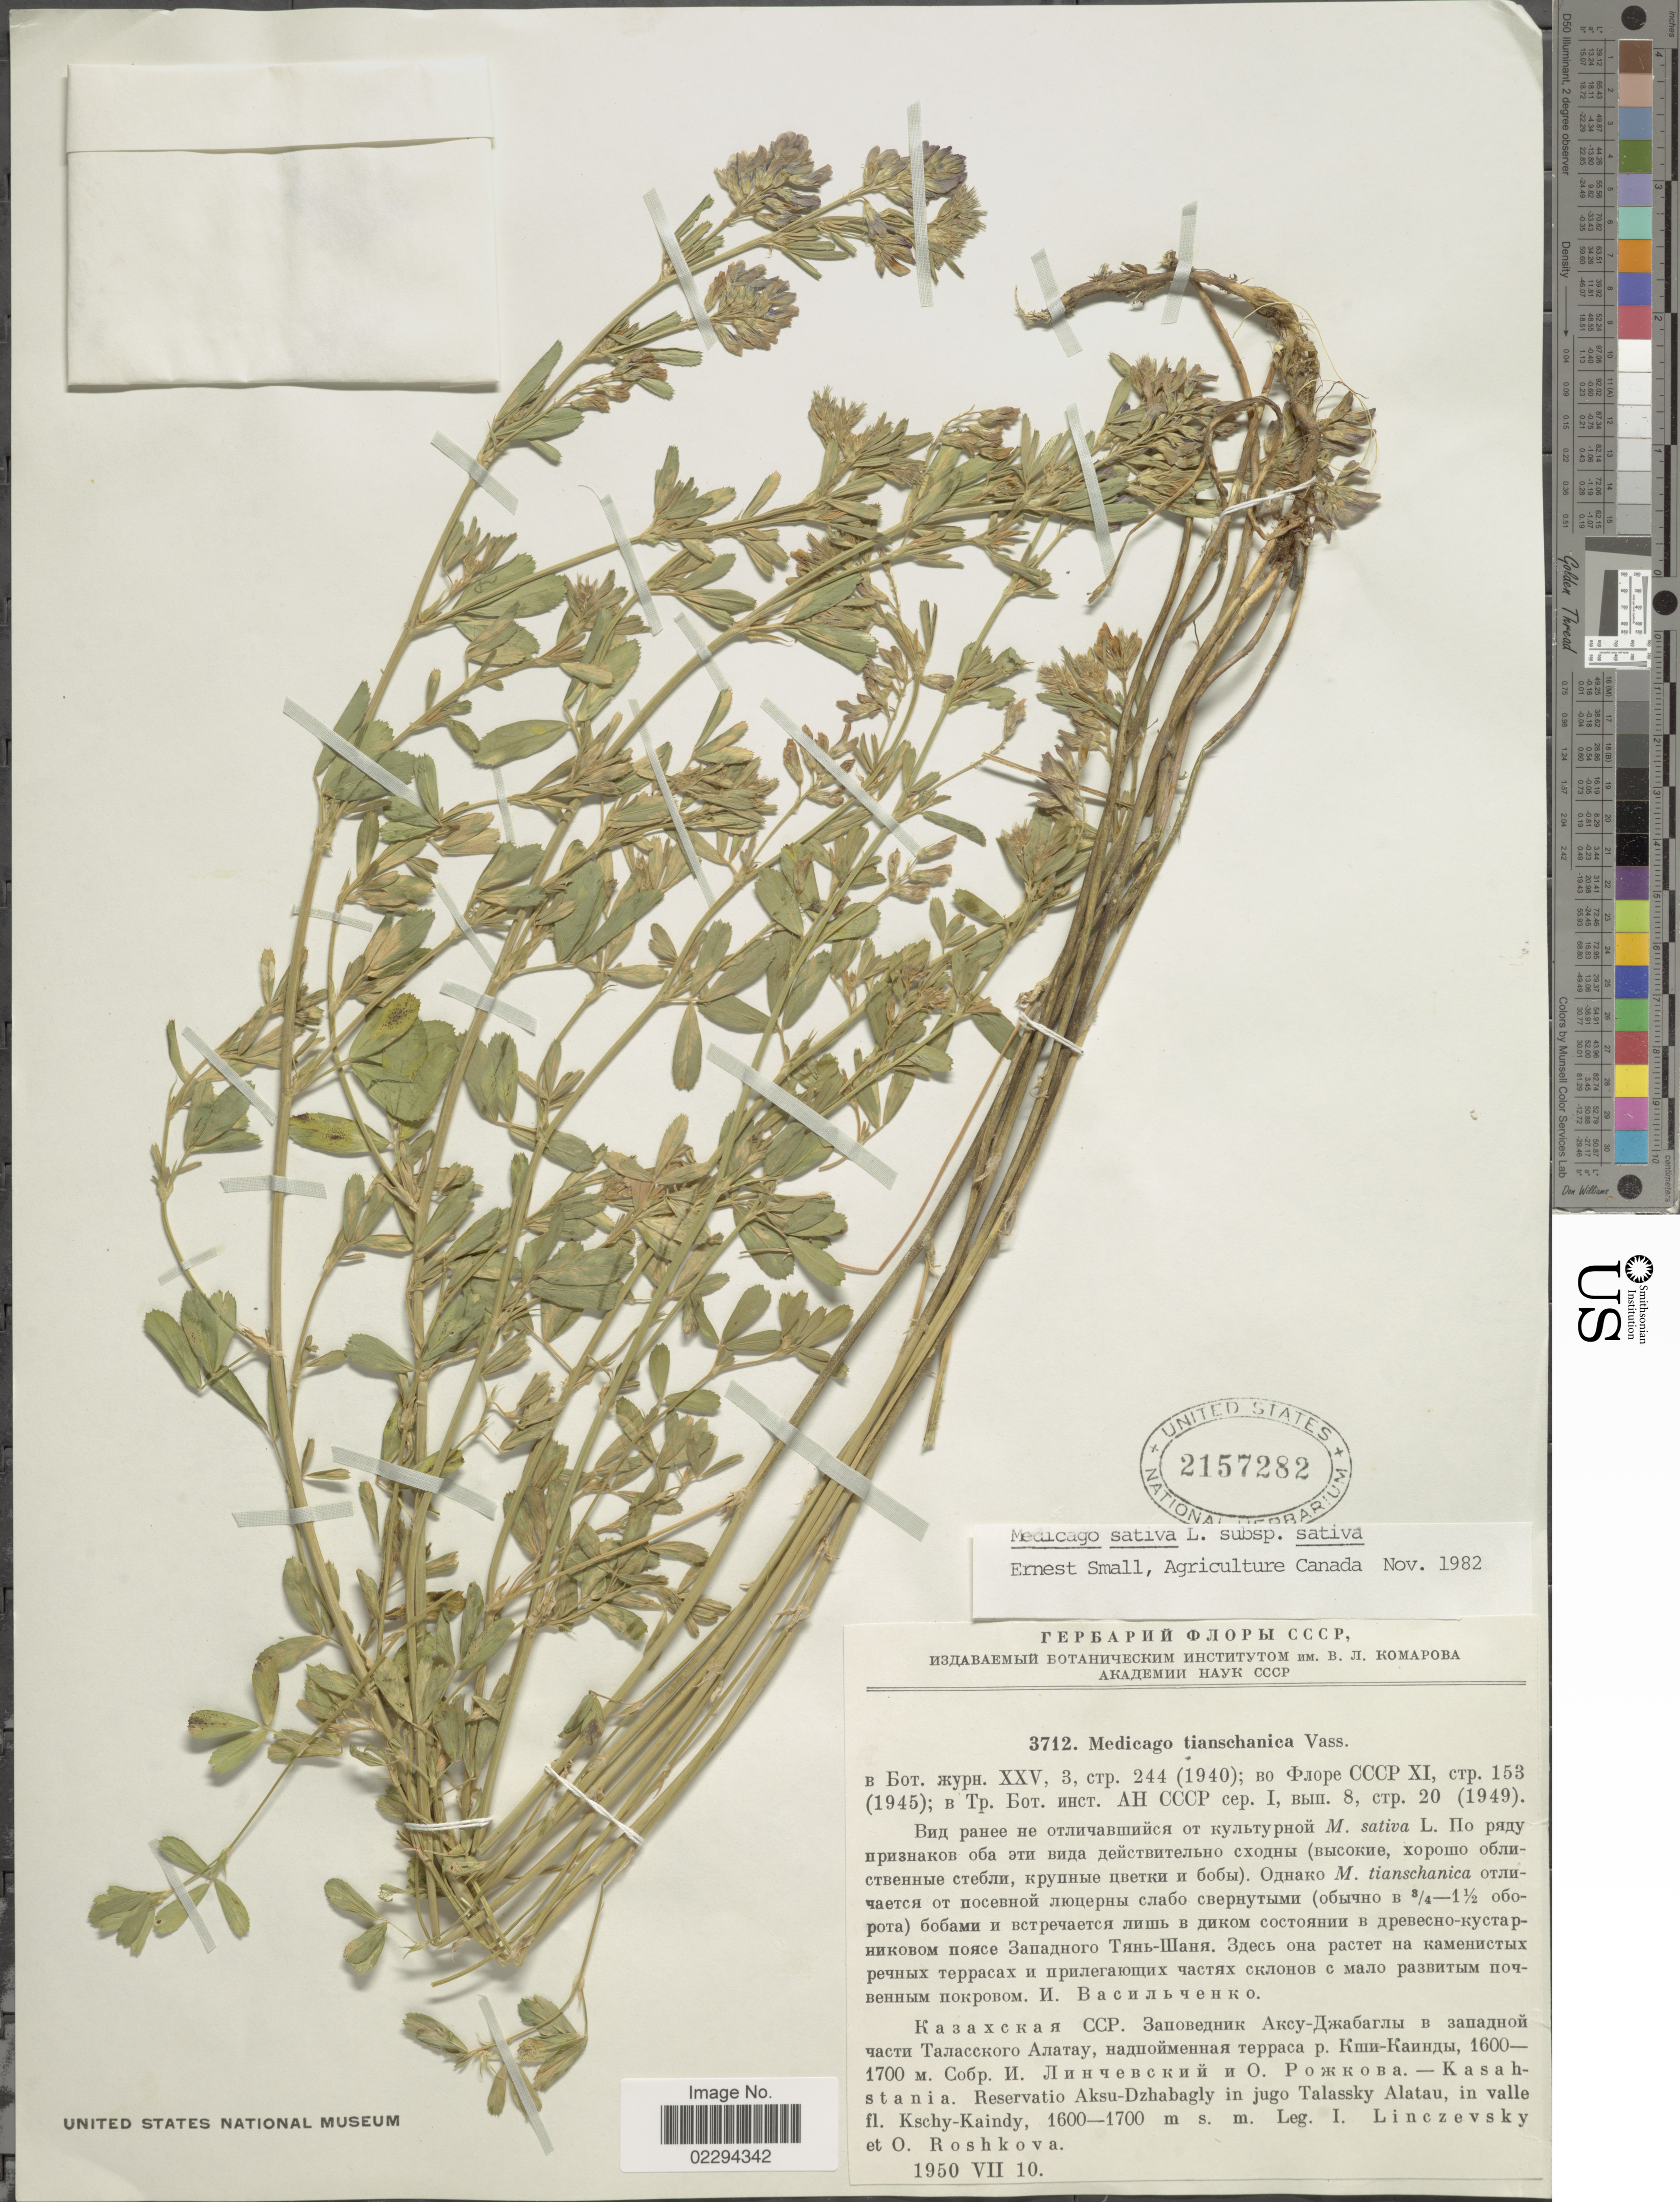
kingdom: Plantae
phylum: Tracheophyta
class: Magnoliopsida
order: Fabales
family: Fabaceae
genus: Medicago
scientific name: Medicago sativa subsp. sativa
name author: L.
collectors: I. Linczevsky & O. Roshkova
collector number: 3712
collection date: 1950-07-10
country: Kazakhstan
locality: Kasahstania, Reservatio Aksu-Dzhabagly in jugo Talassky Alatau, in valle fl. Kschy-Kaindy.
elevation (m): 1600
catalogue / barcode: US 2157282